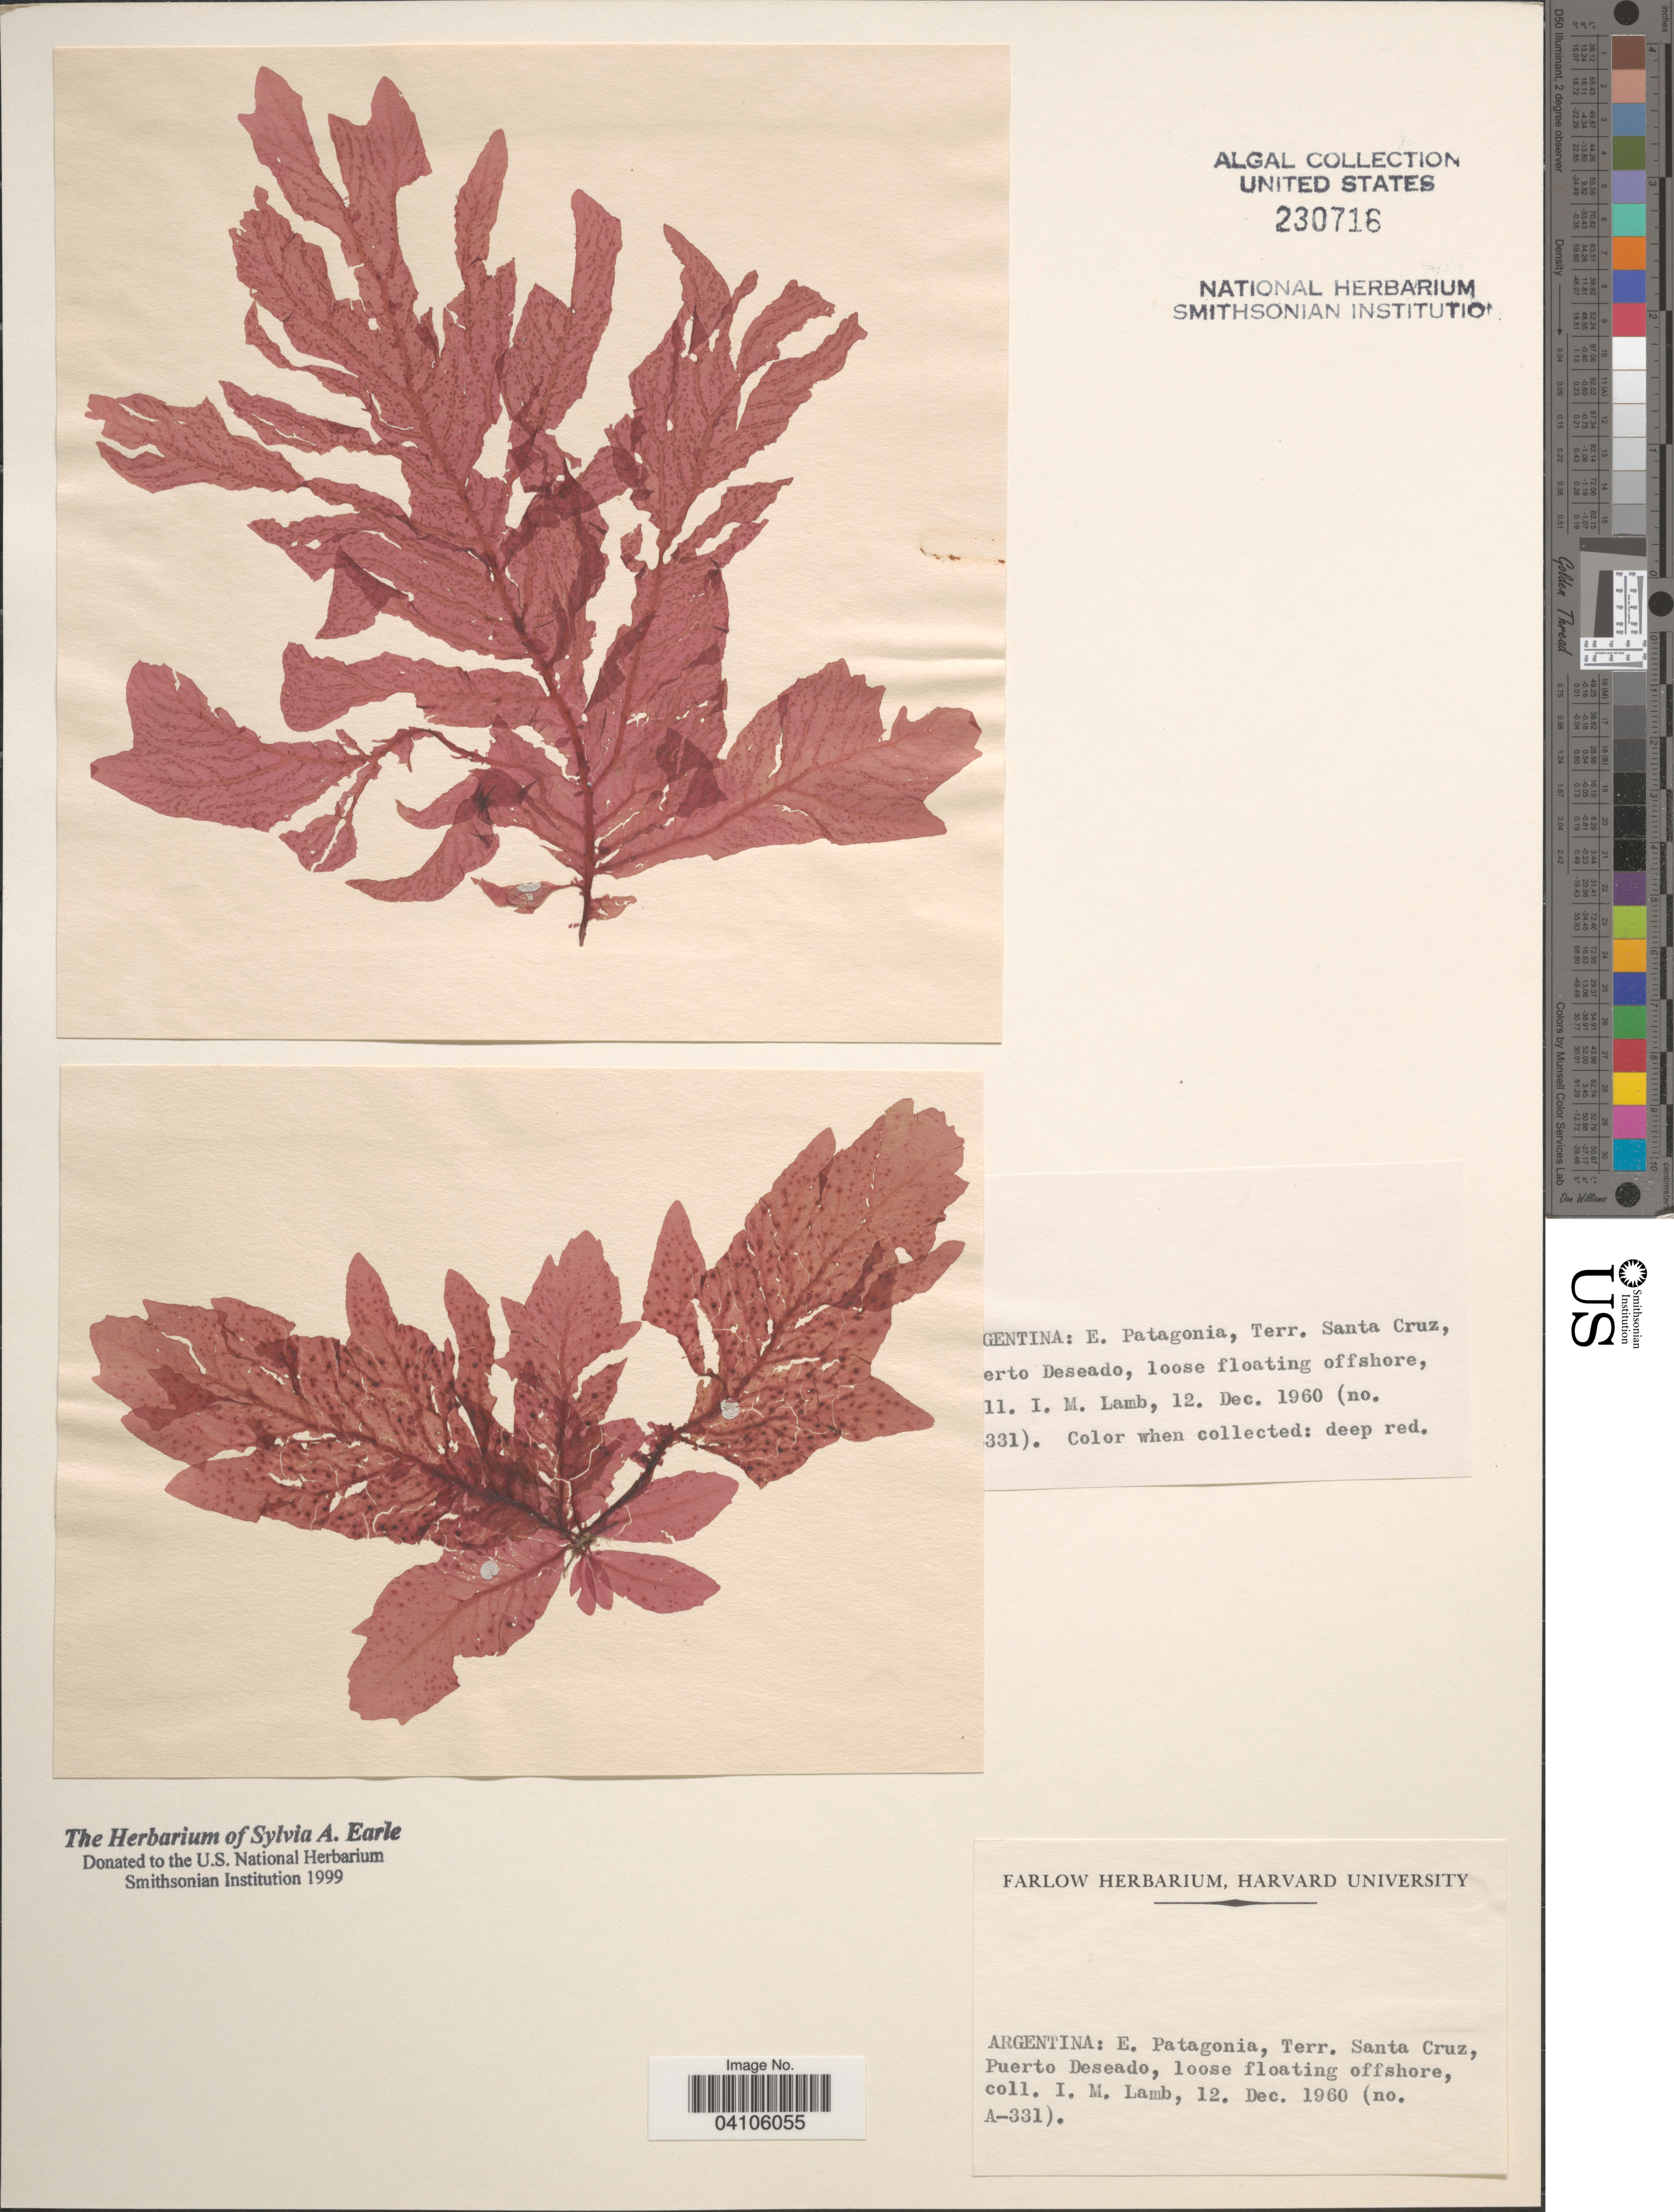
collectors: I. M. Lamb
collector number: A-331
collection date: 1960-12-12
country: Argentina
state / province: Santa Cruz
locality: E. Patagonia, Terr. Santa Cruz, Puerto Deseado.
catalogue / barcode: US 230716